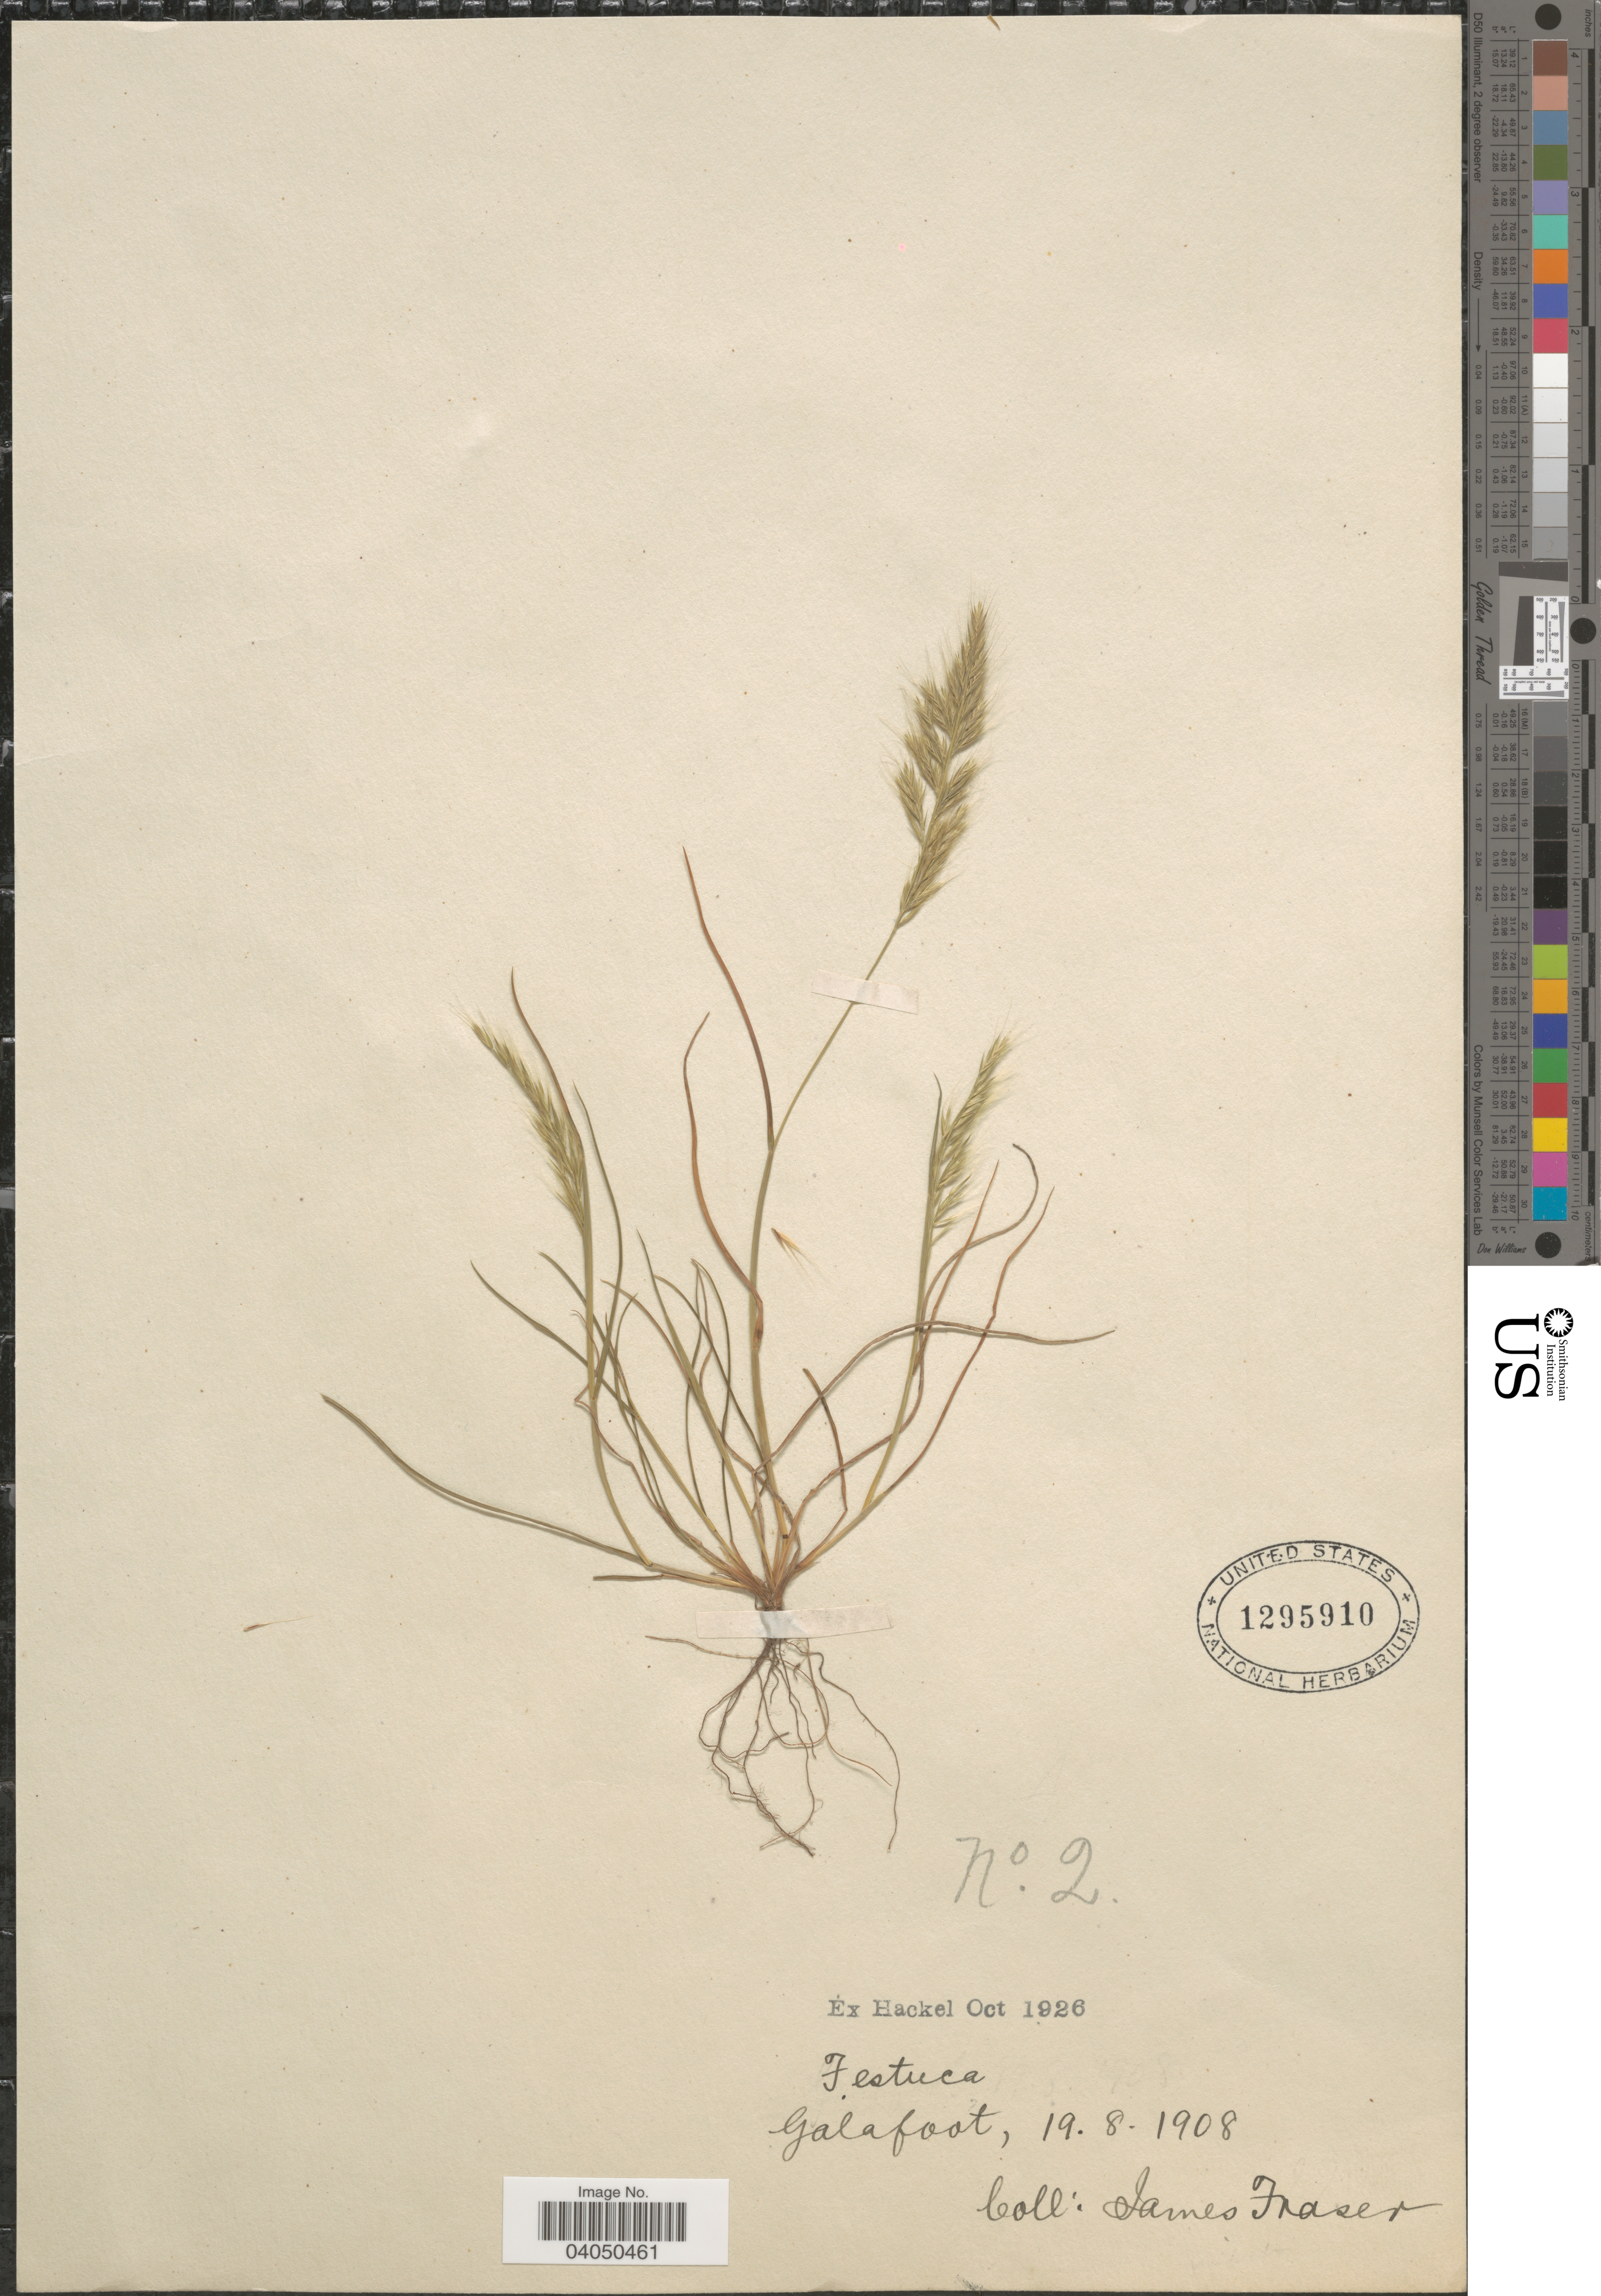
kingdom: Plantae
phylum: Tracheophyta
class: Liliopsida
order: Poales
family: Poaceae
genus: Festuca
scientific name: Festuca sp.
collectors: J. Fraser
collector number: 2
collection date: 1908-08-19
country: United Kingdom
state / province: Scotland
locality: Galafoot.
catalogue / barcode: US 1295910